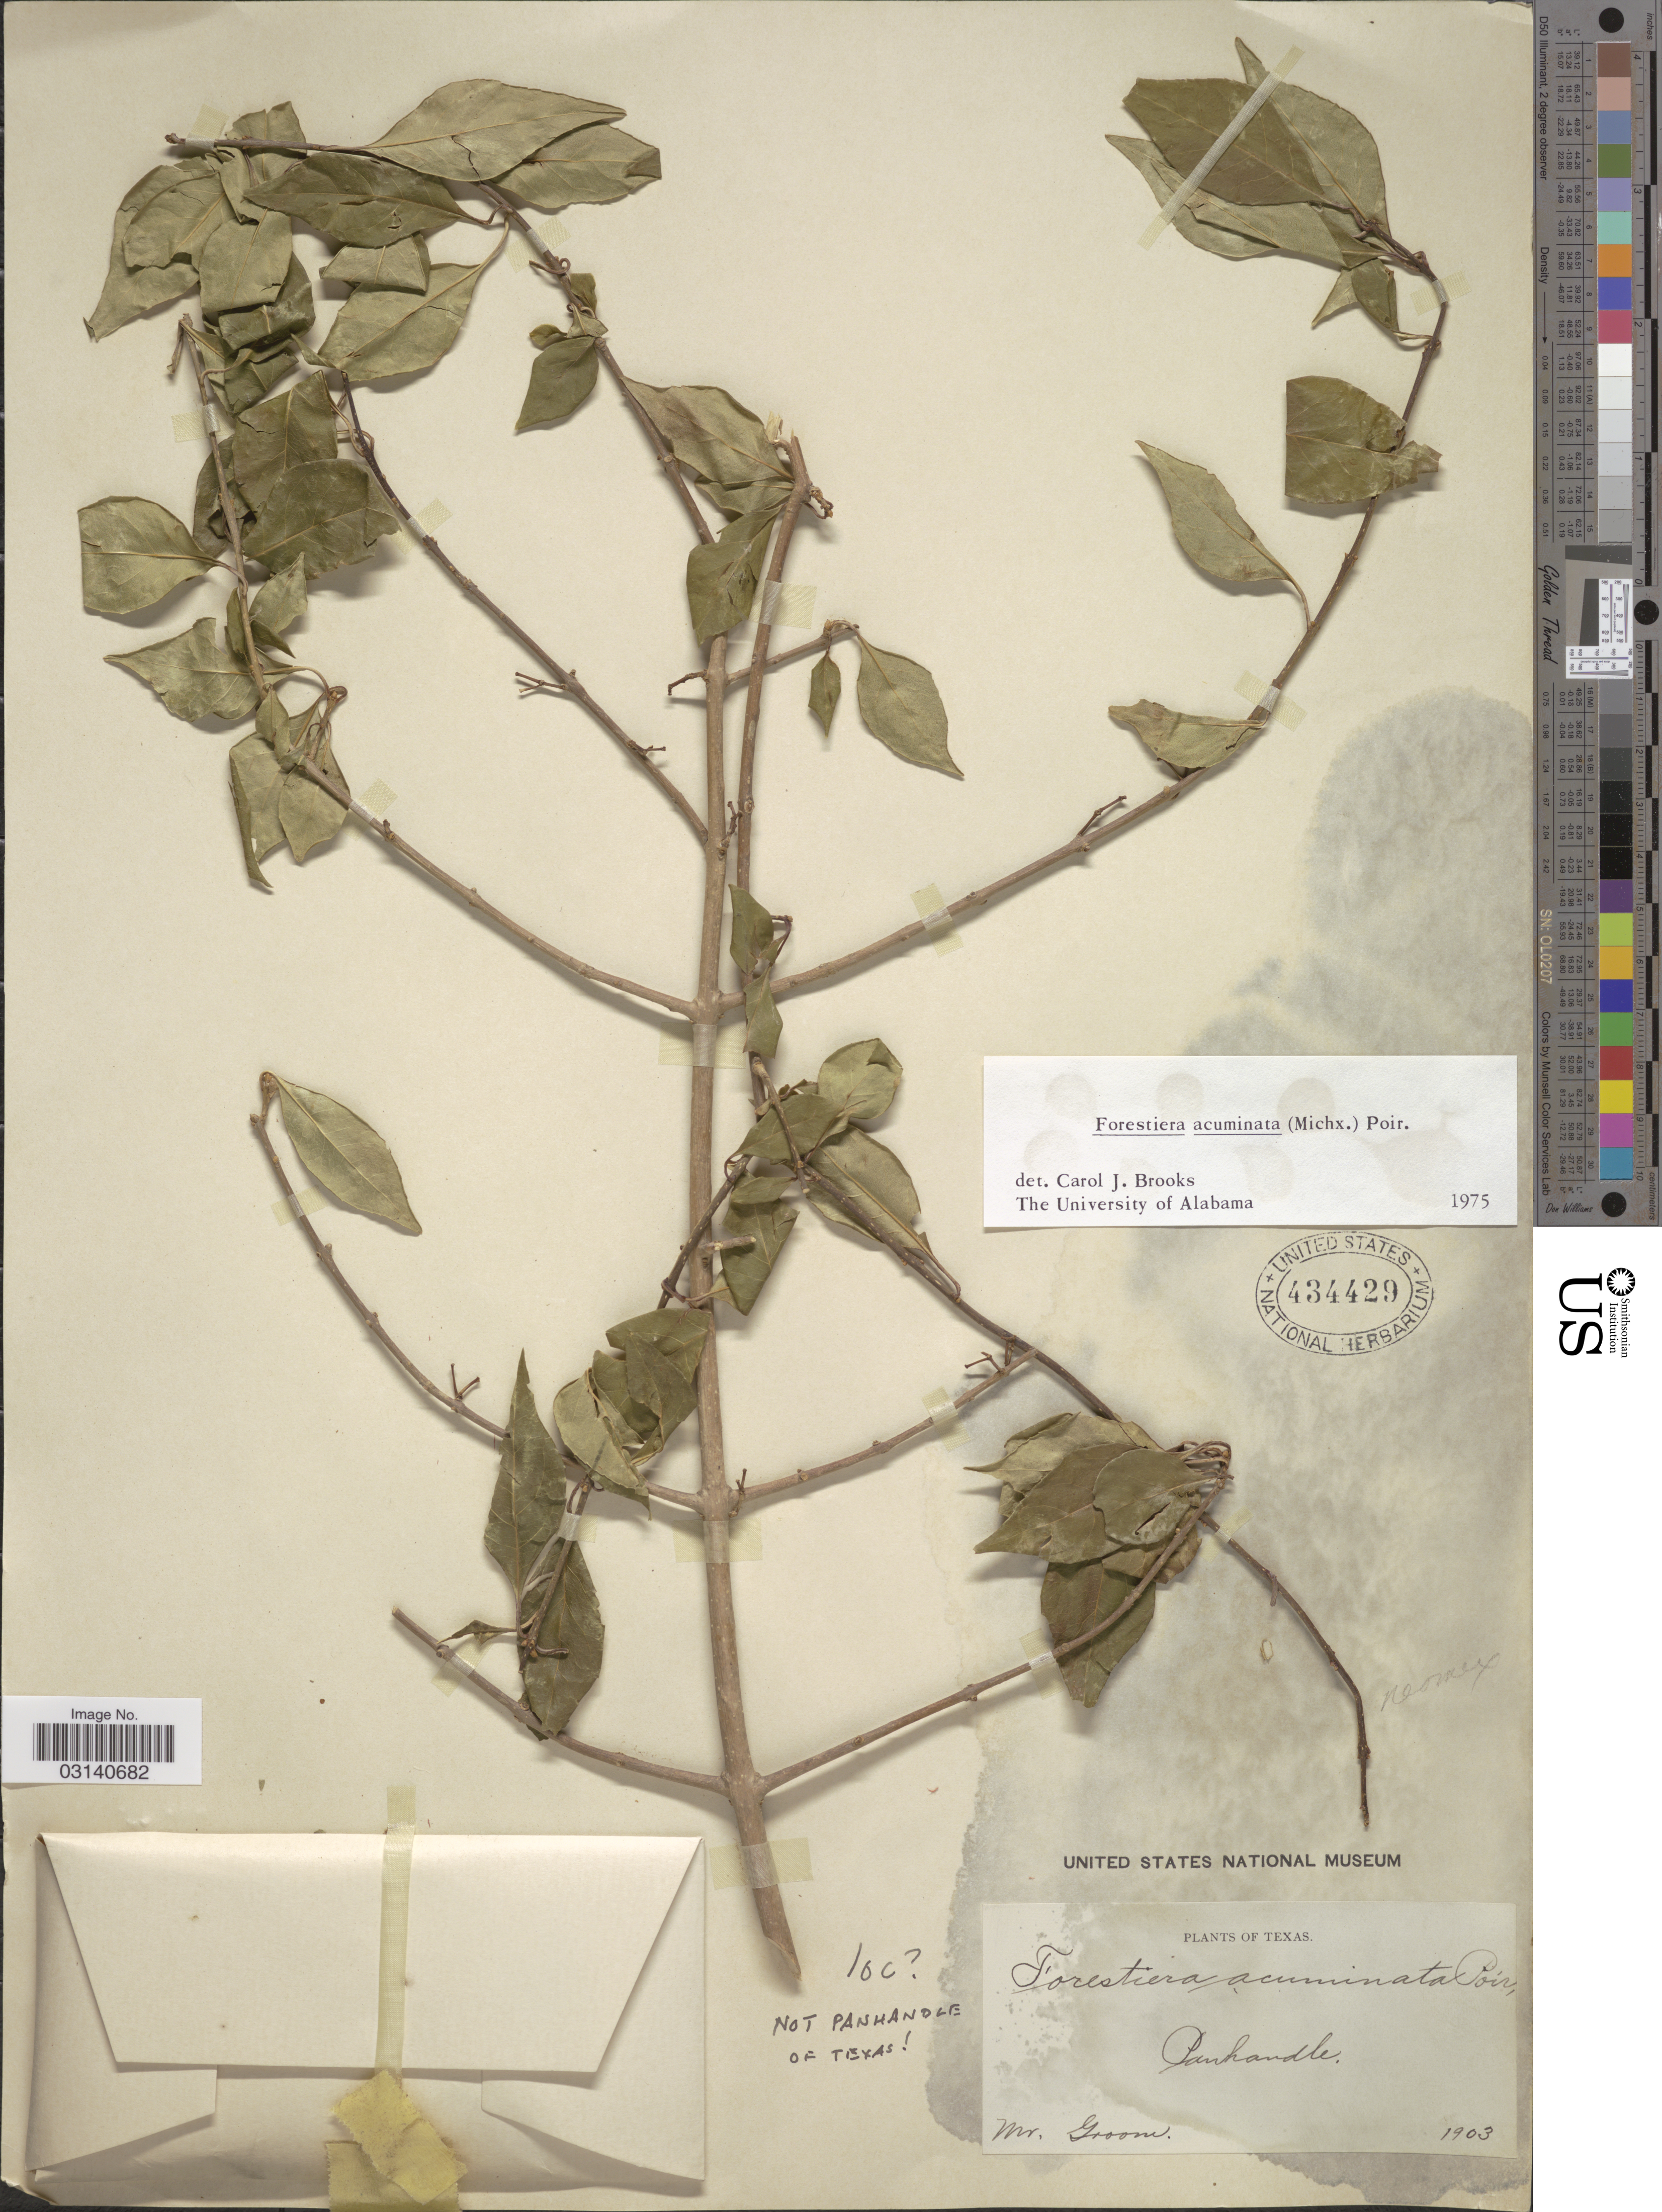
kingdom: Plantae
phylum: Tracheophyta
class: Magnoliopsida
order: Lamiales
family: Oleaceae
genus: Forestiera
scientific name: Forestiera acuminata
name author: (Michx.) Poir.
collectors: Mr. Groom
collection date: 1903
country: United States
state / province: Texas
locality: Panhandle.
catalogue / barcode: US 434429